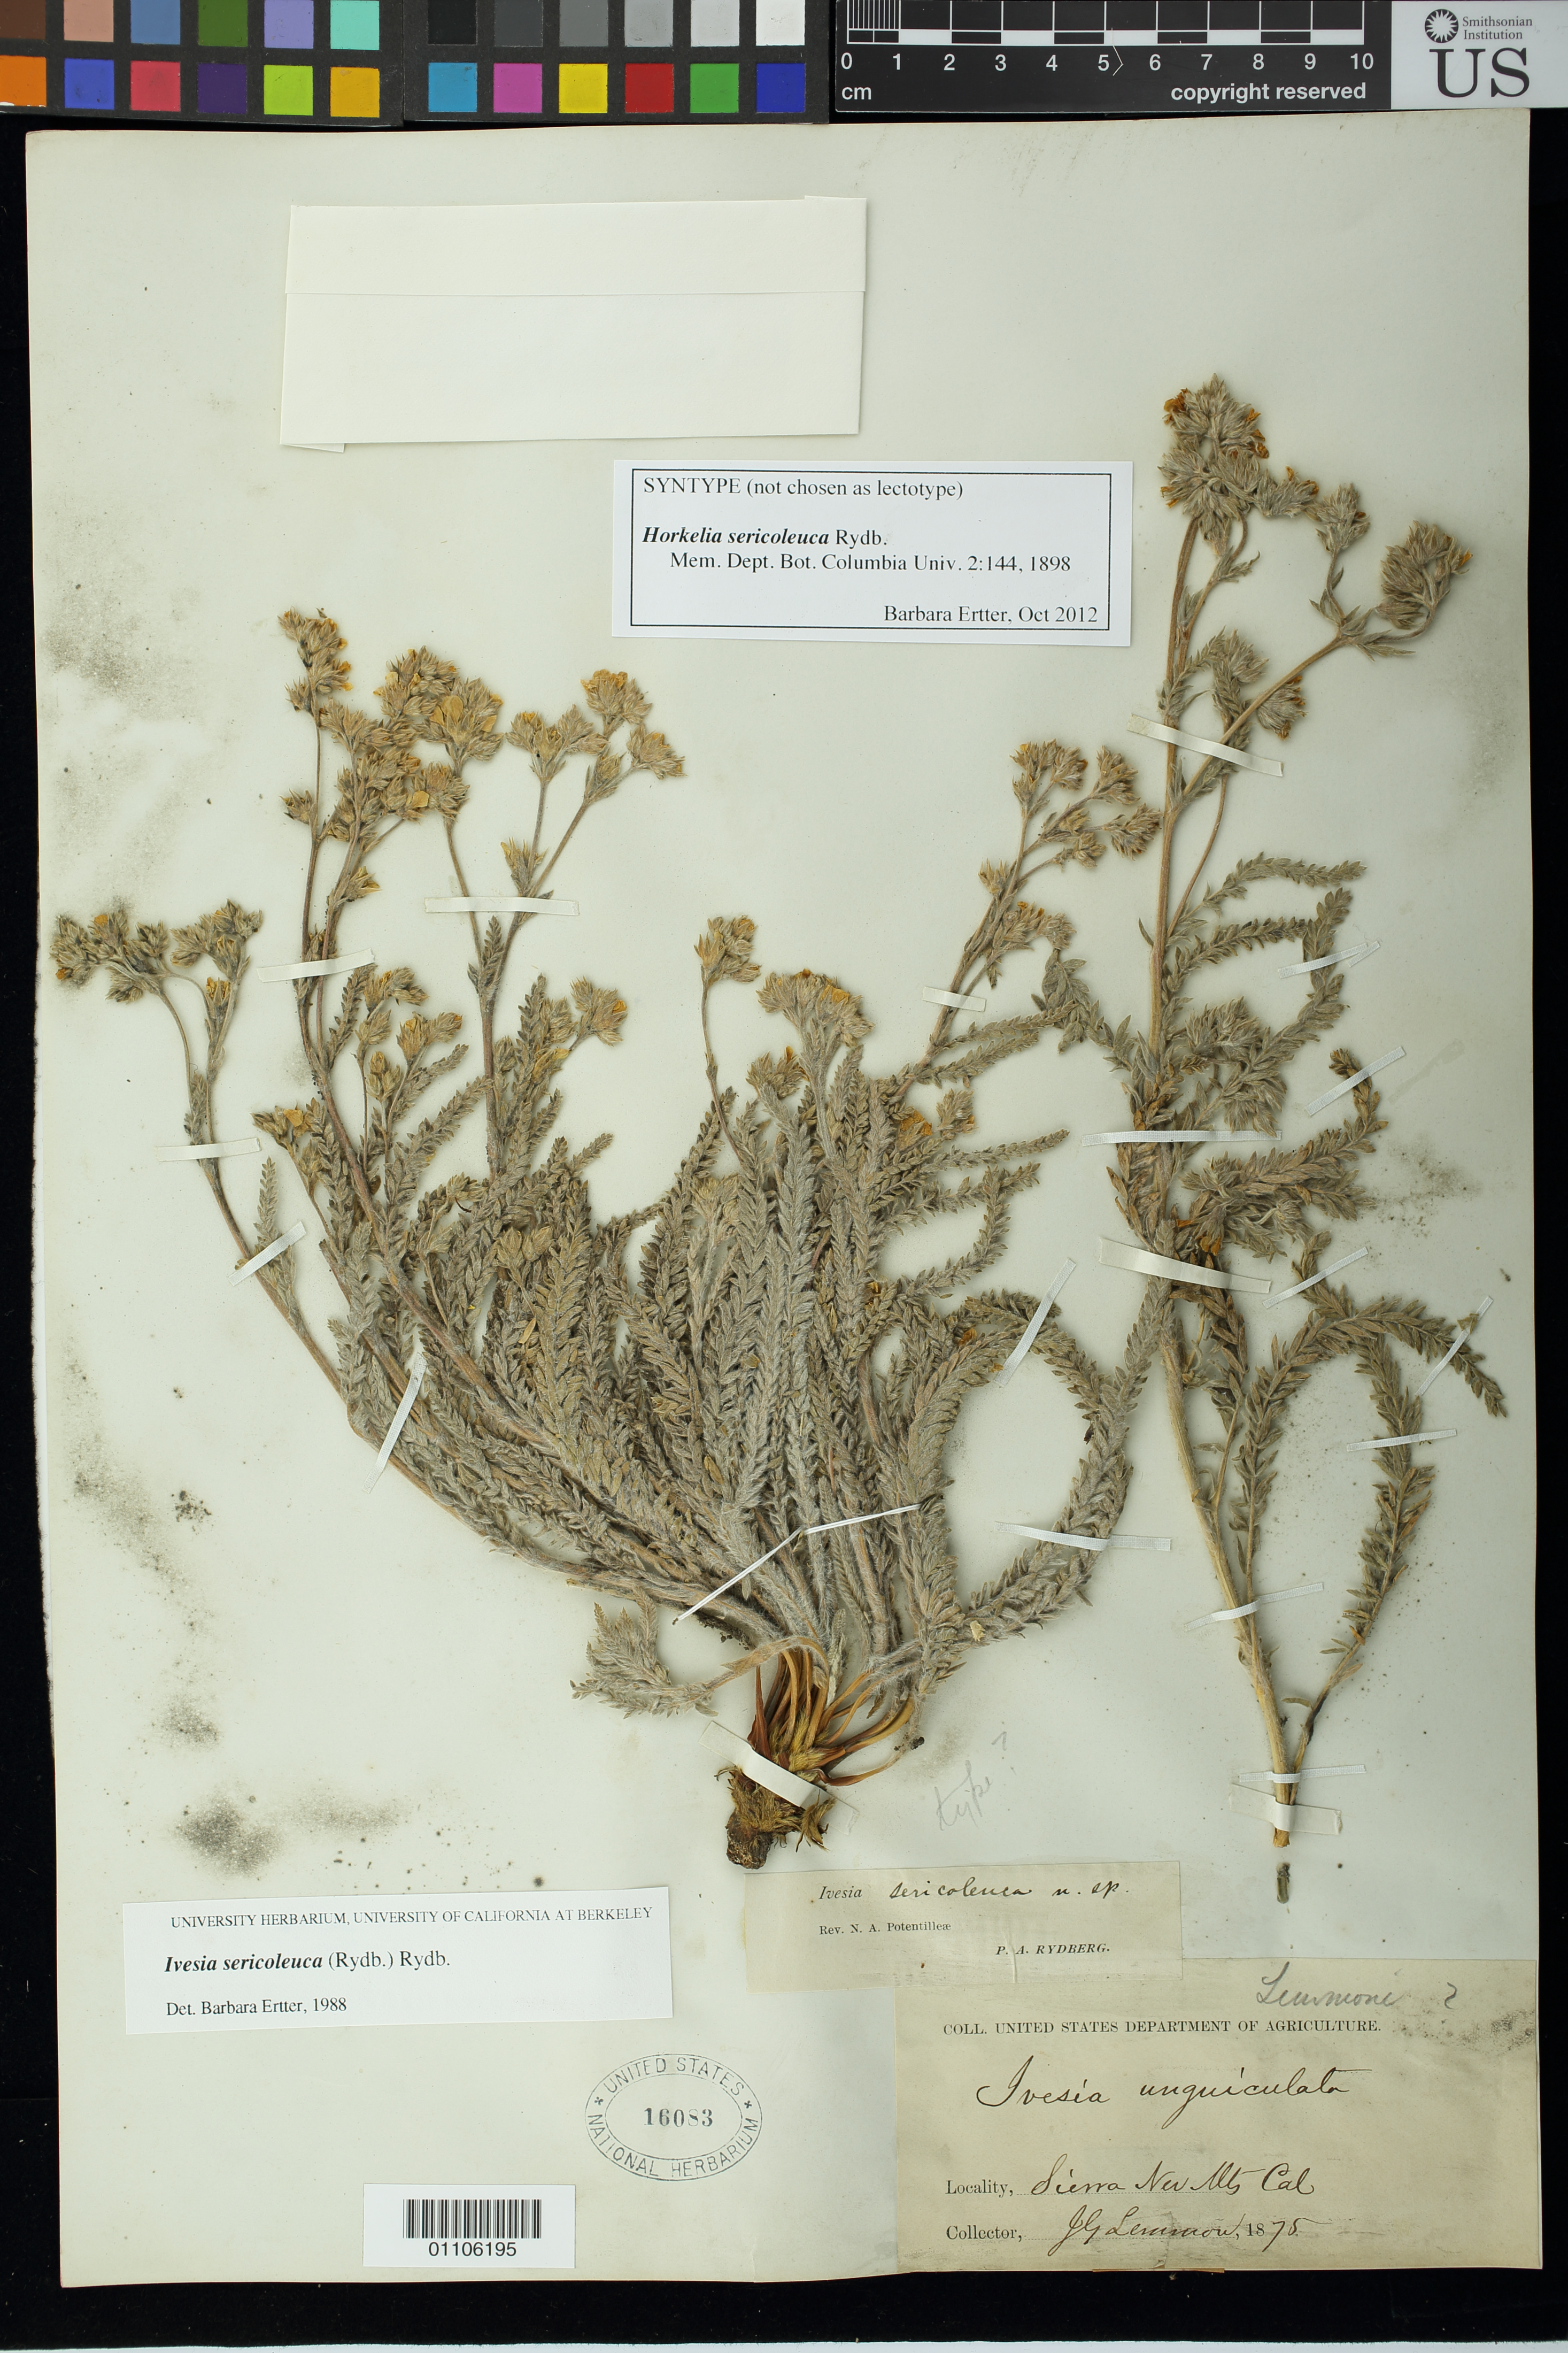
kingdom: Plantae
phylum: Tracheophyta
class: Magnoliopsida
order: Rosales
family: Rosaceae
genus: Horkelia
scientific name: Horkelia sericoleuca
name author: Rydb.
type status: Syntype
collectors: J. G. Lemmon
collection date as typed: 1875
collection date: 1875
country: United States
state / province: California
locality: Sierra Nev. [Nevada] Mts.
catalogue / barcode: US 16083